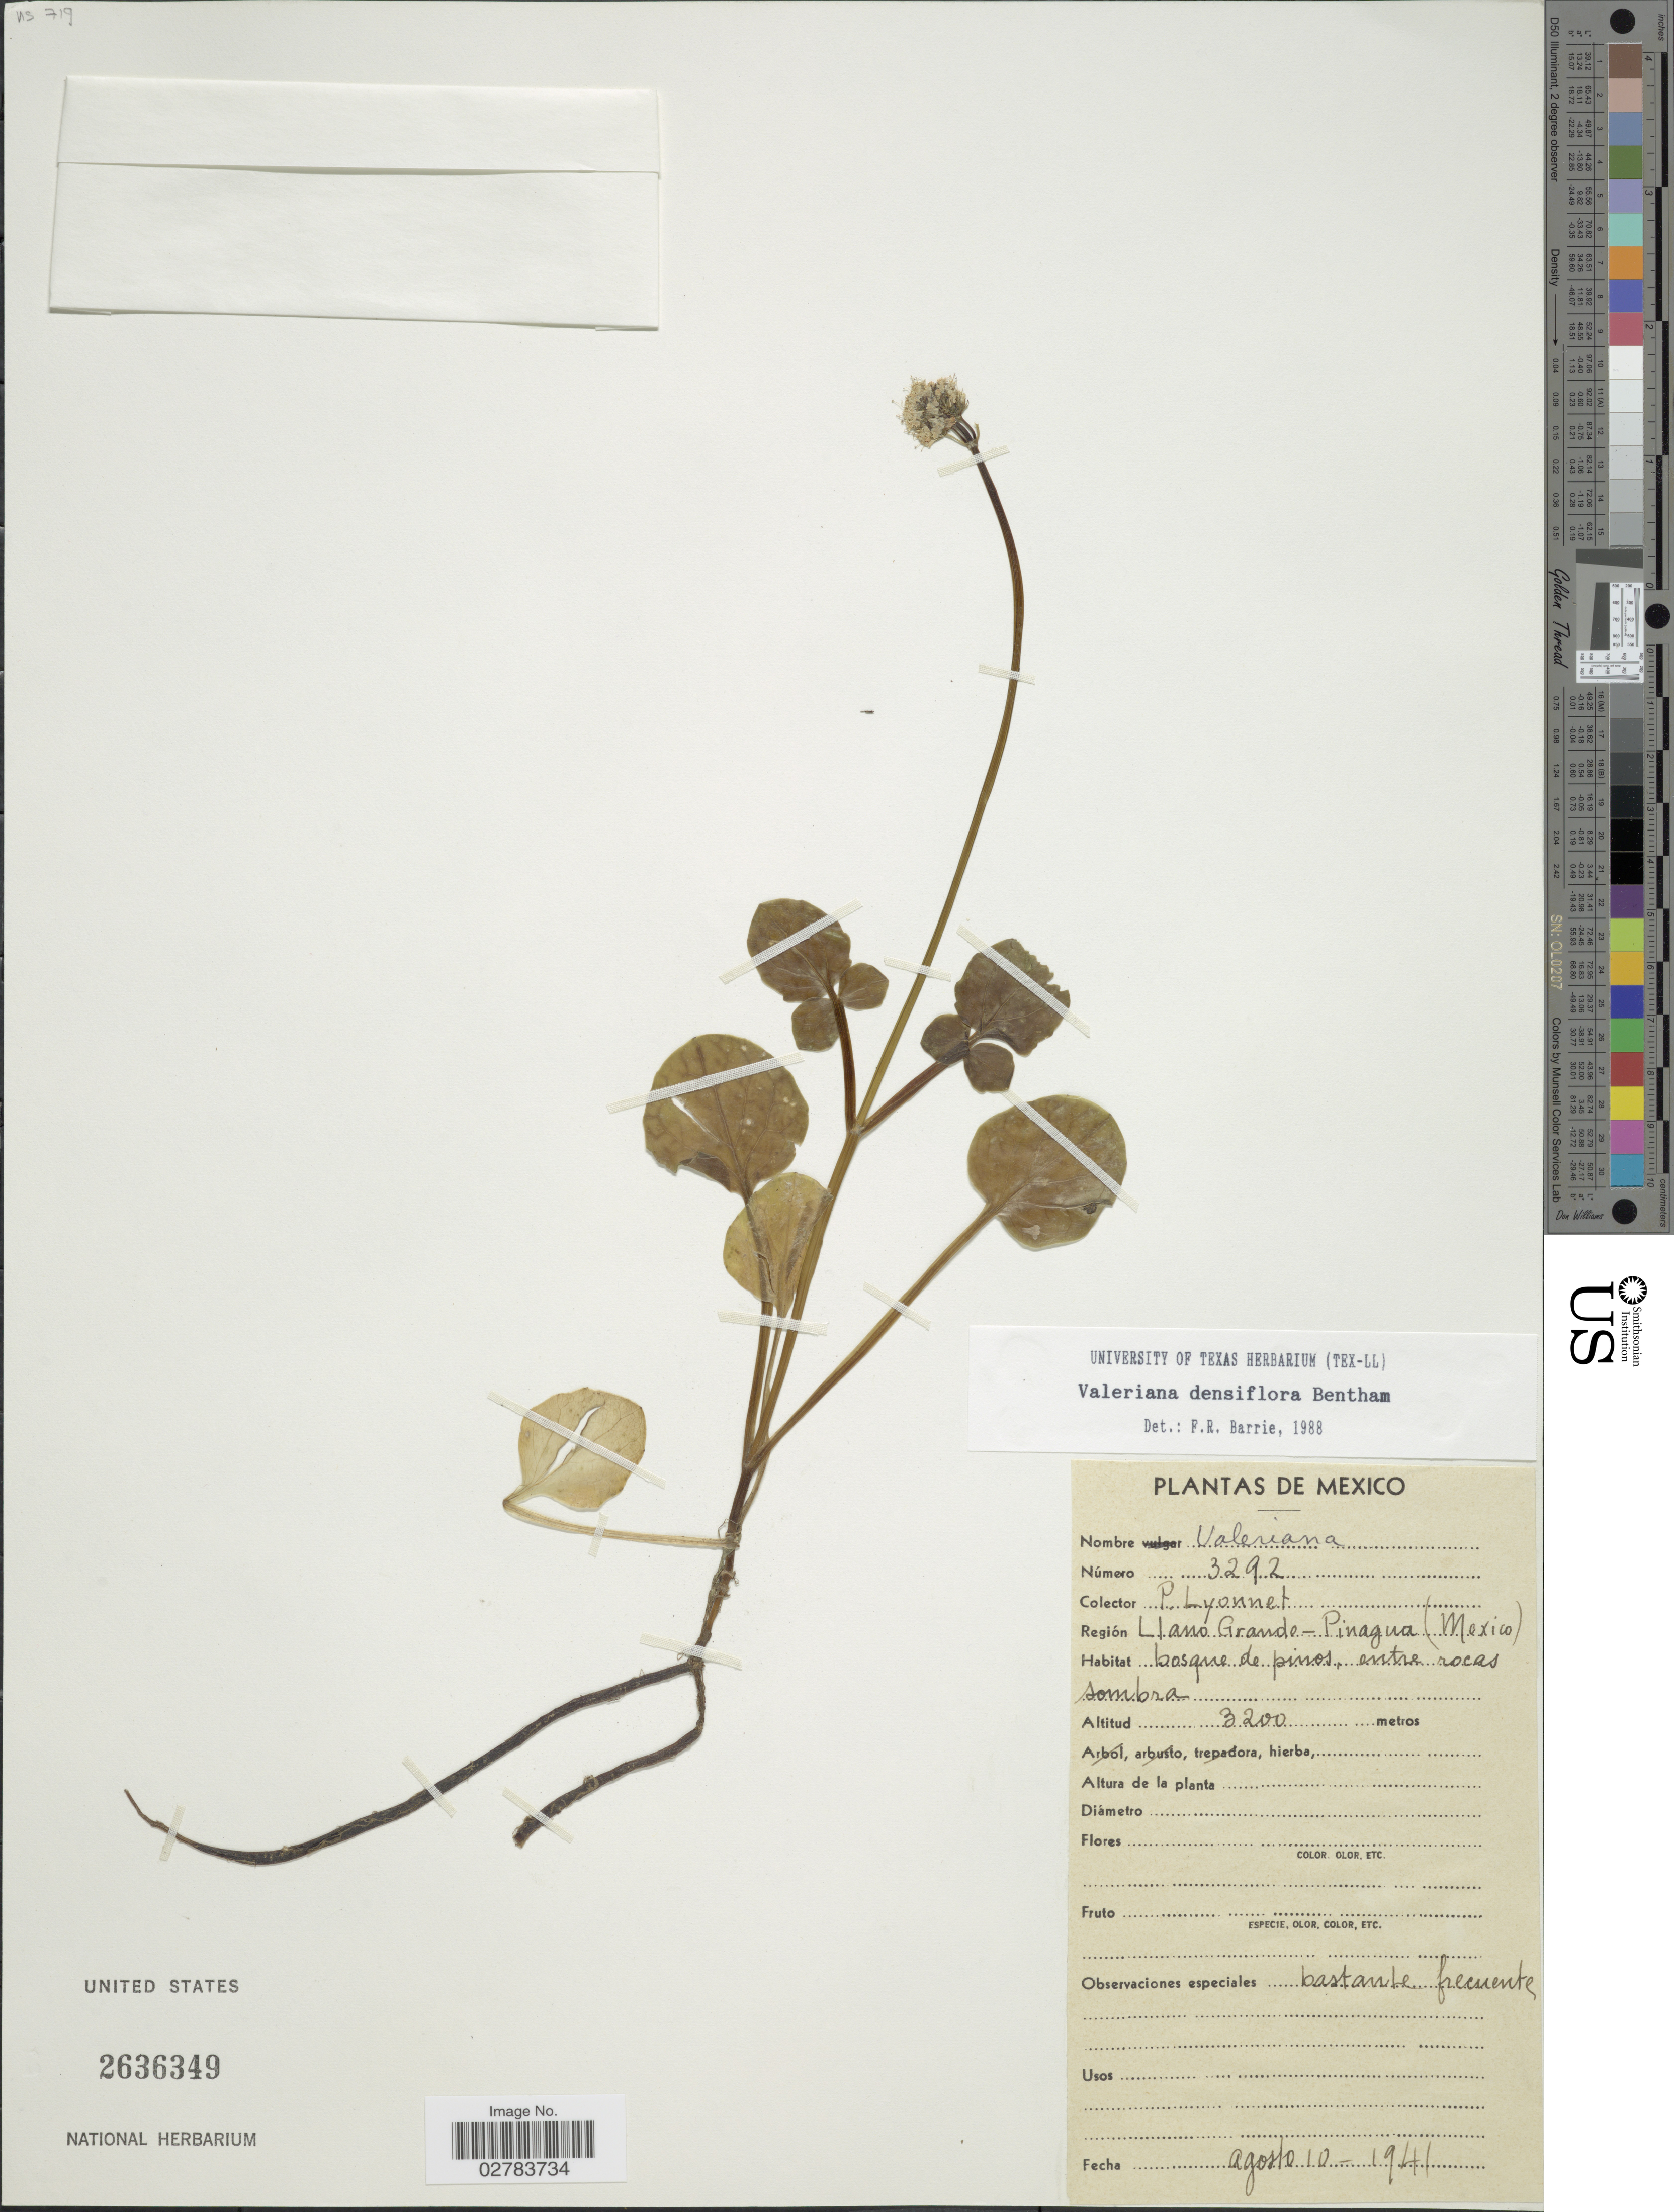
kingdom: Plantae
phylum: Tracheophyta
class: Magnoliopsida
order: Dipsacales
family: Caprifoliaceae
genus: Valeriana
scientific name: Valeriana densiflora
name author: Benth.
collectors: P. Lyonnet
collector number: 3292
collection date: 1941-08-10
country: Mexico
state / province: México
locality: Llano Grando - Pinagua.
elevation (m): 3200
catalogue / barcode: US 2636349